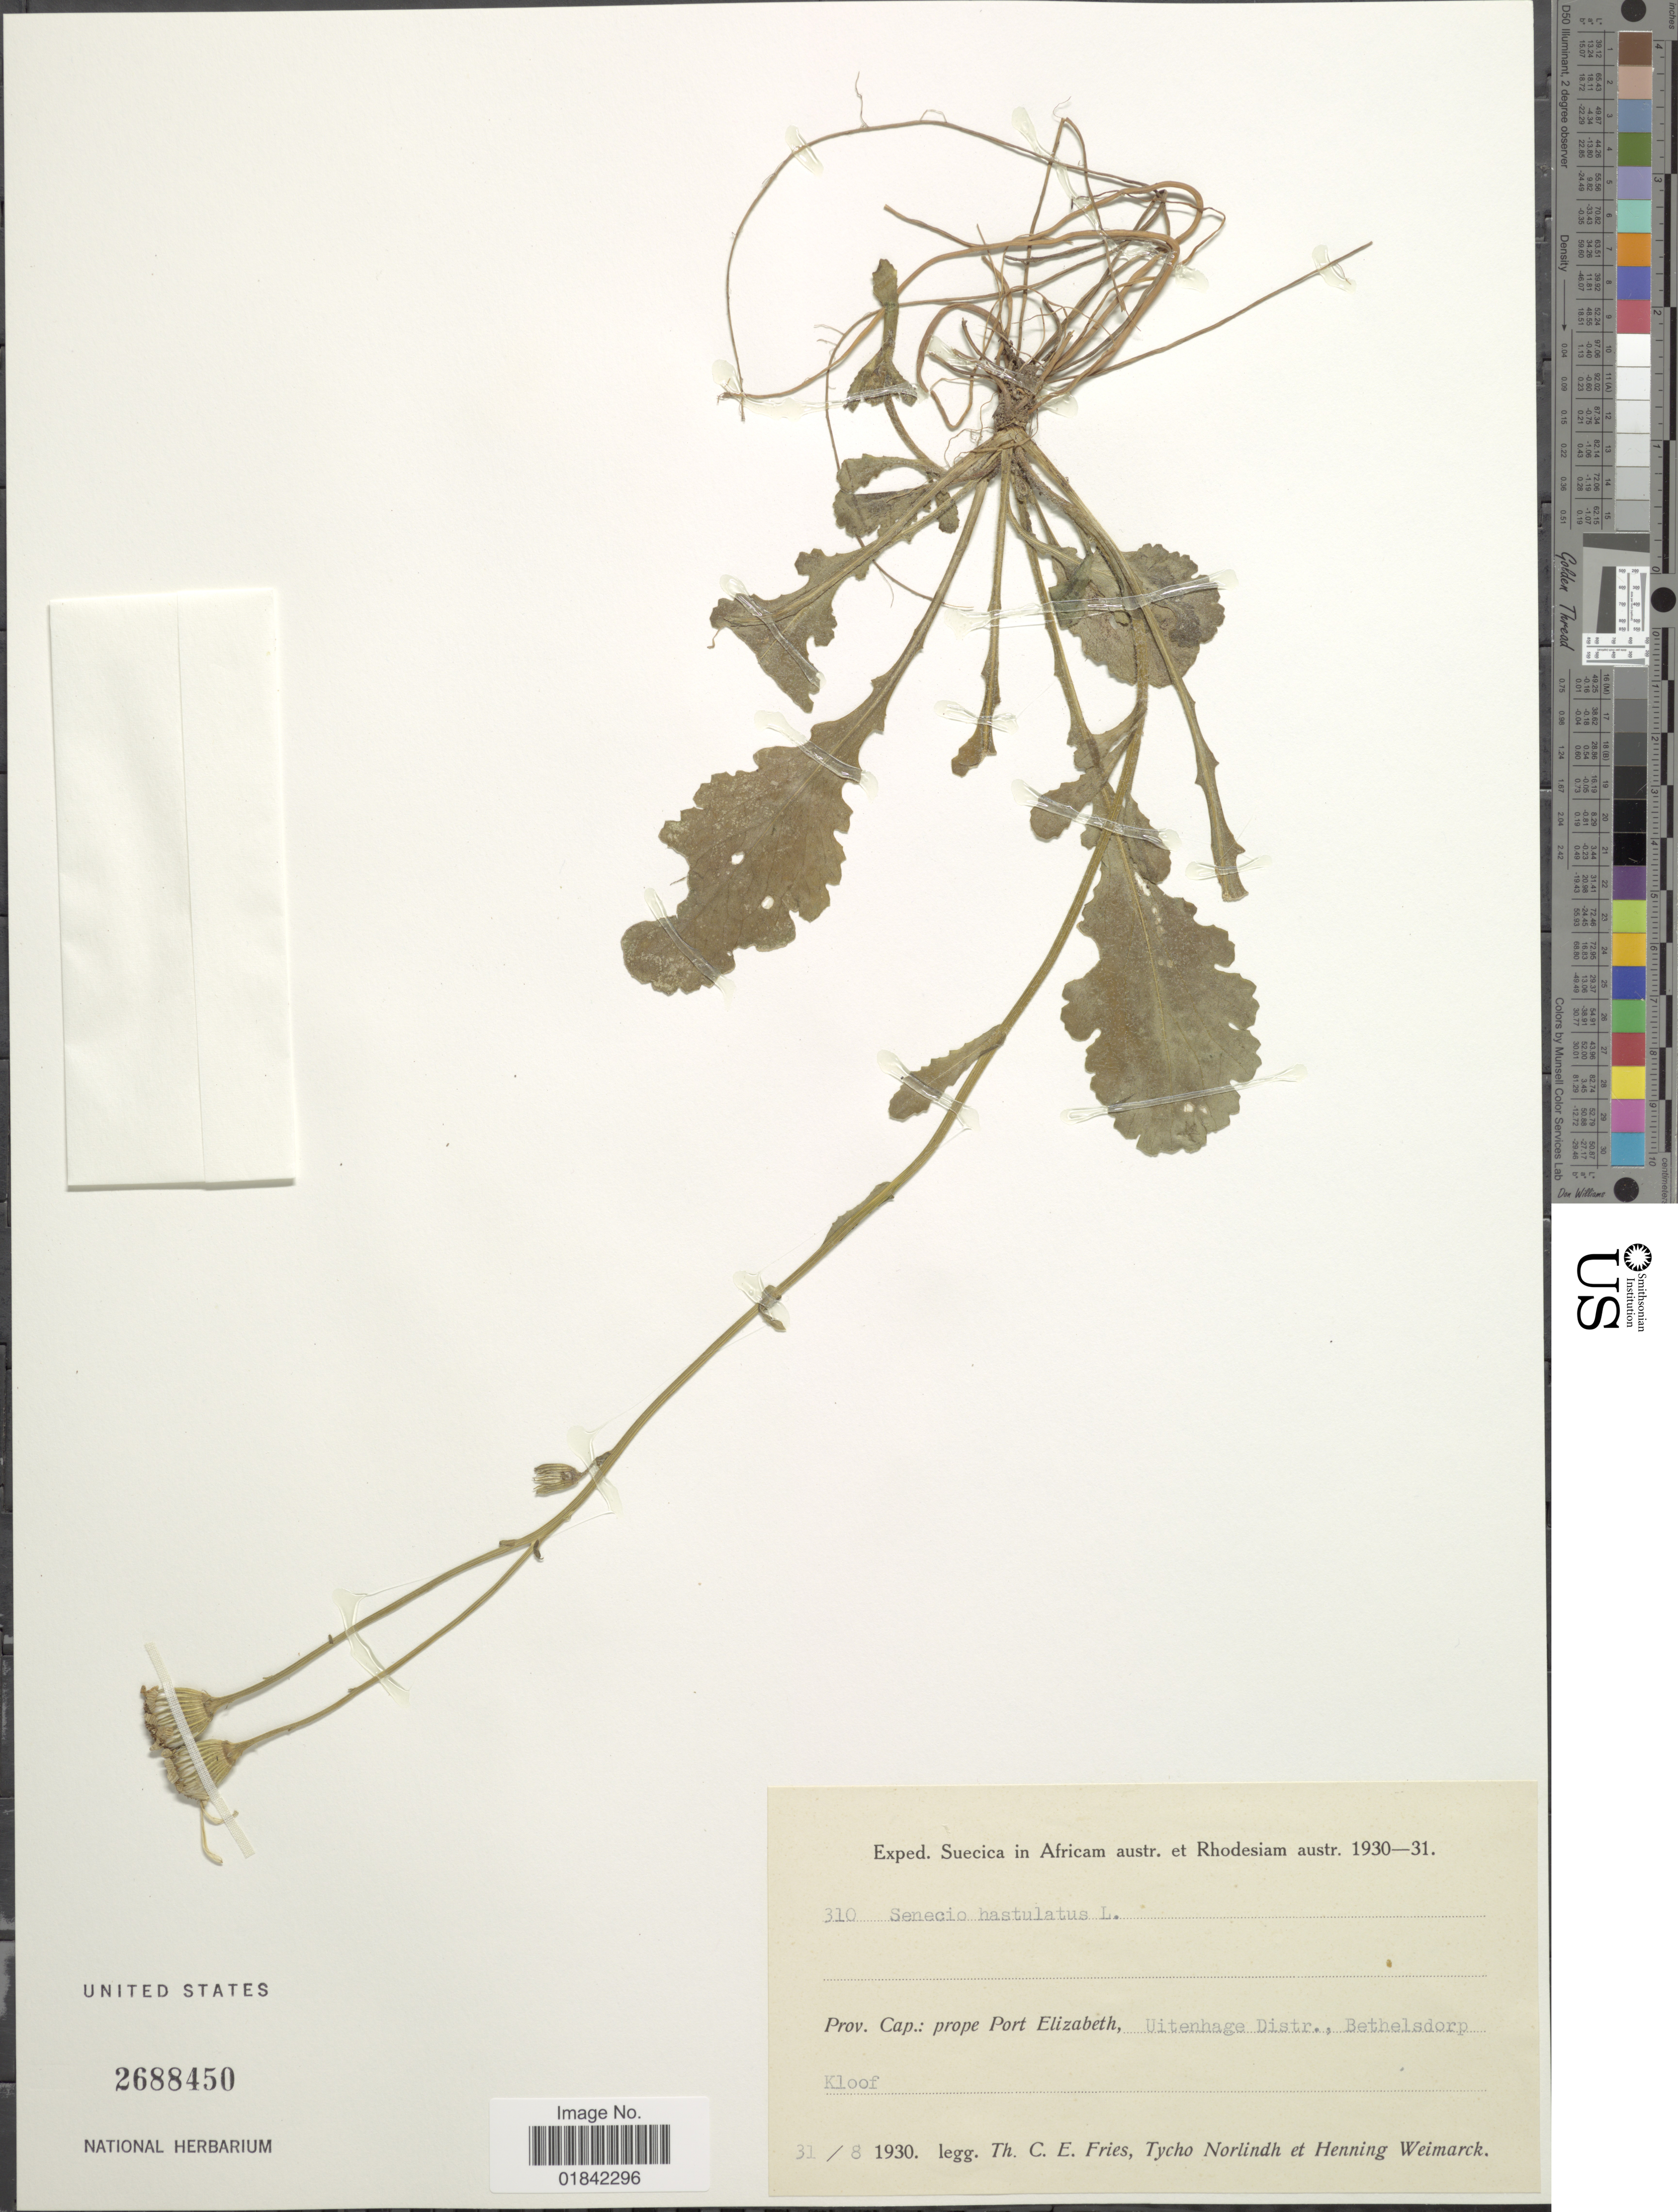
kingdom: Plantae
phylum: Tracheophyta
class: Magnoliopsida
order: Asterales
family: Asteraceae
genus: Senecio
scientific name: Senecio hastatus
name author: (L.) Hook. f.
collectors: T. C. E. Fries, N. T. Norlindh & H. Weimarck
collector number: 310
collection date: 1930-08-31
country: South Africa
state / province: Eastern Cape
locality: Prov. Cap.: prope Prt Elizabeth, Uitenhage Distr., Bethelsdorp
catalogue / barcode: US 2688450